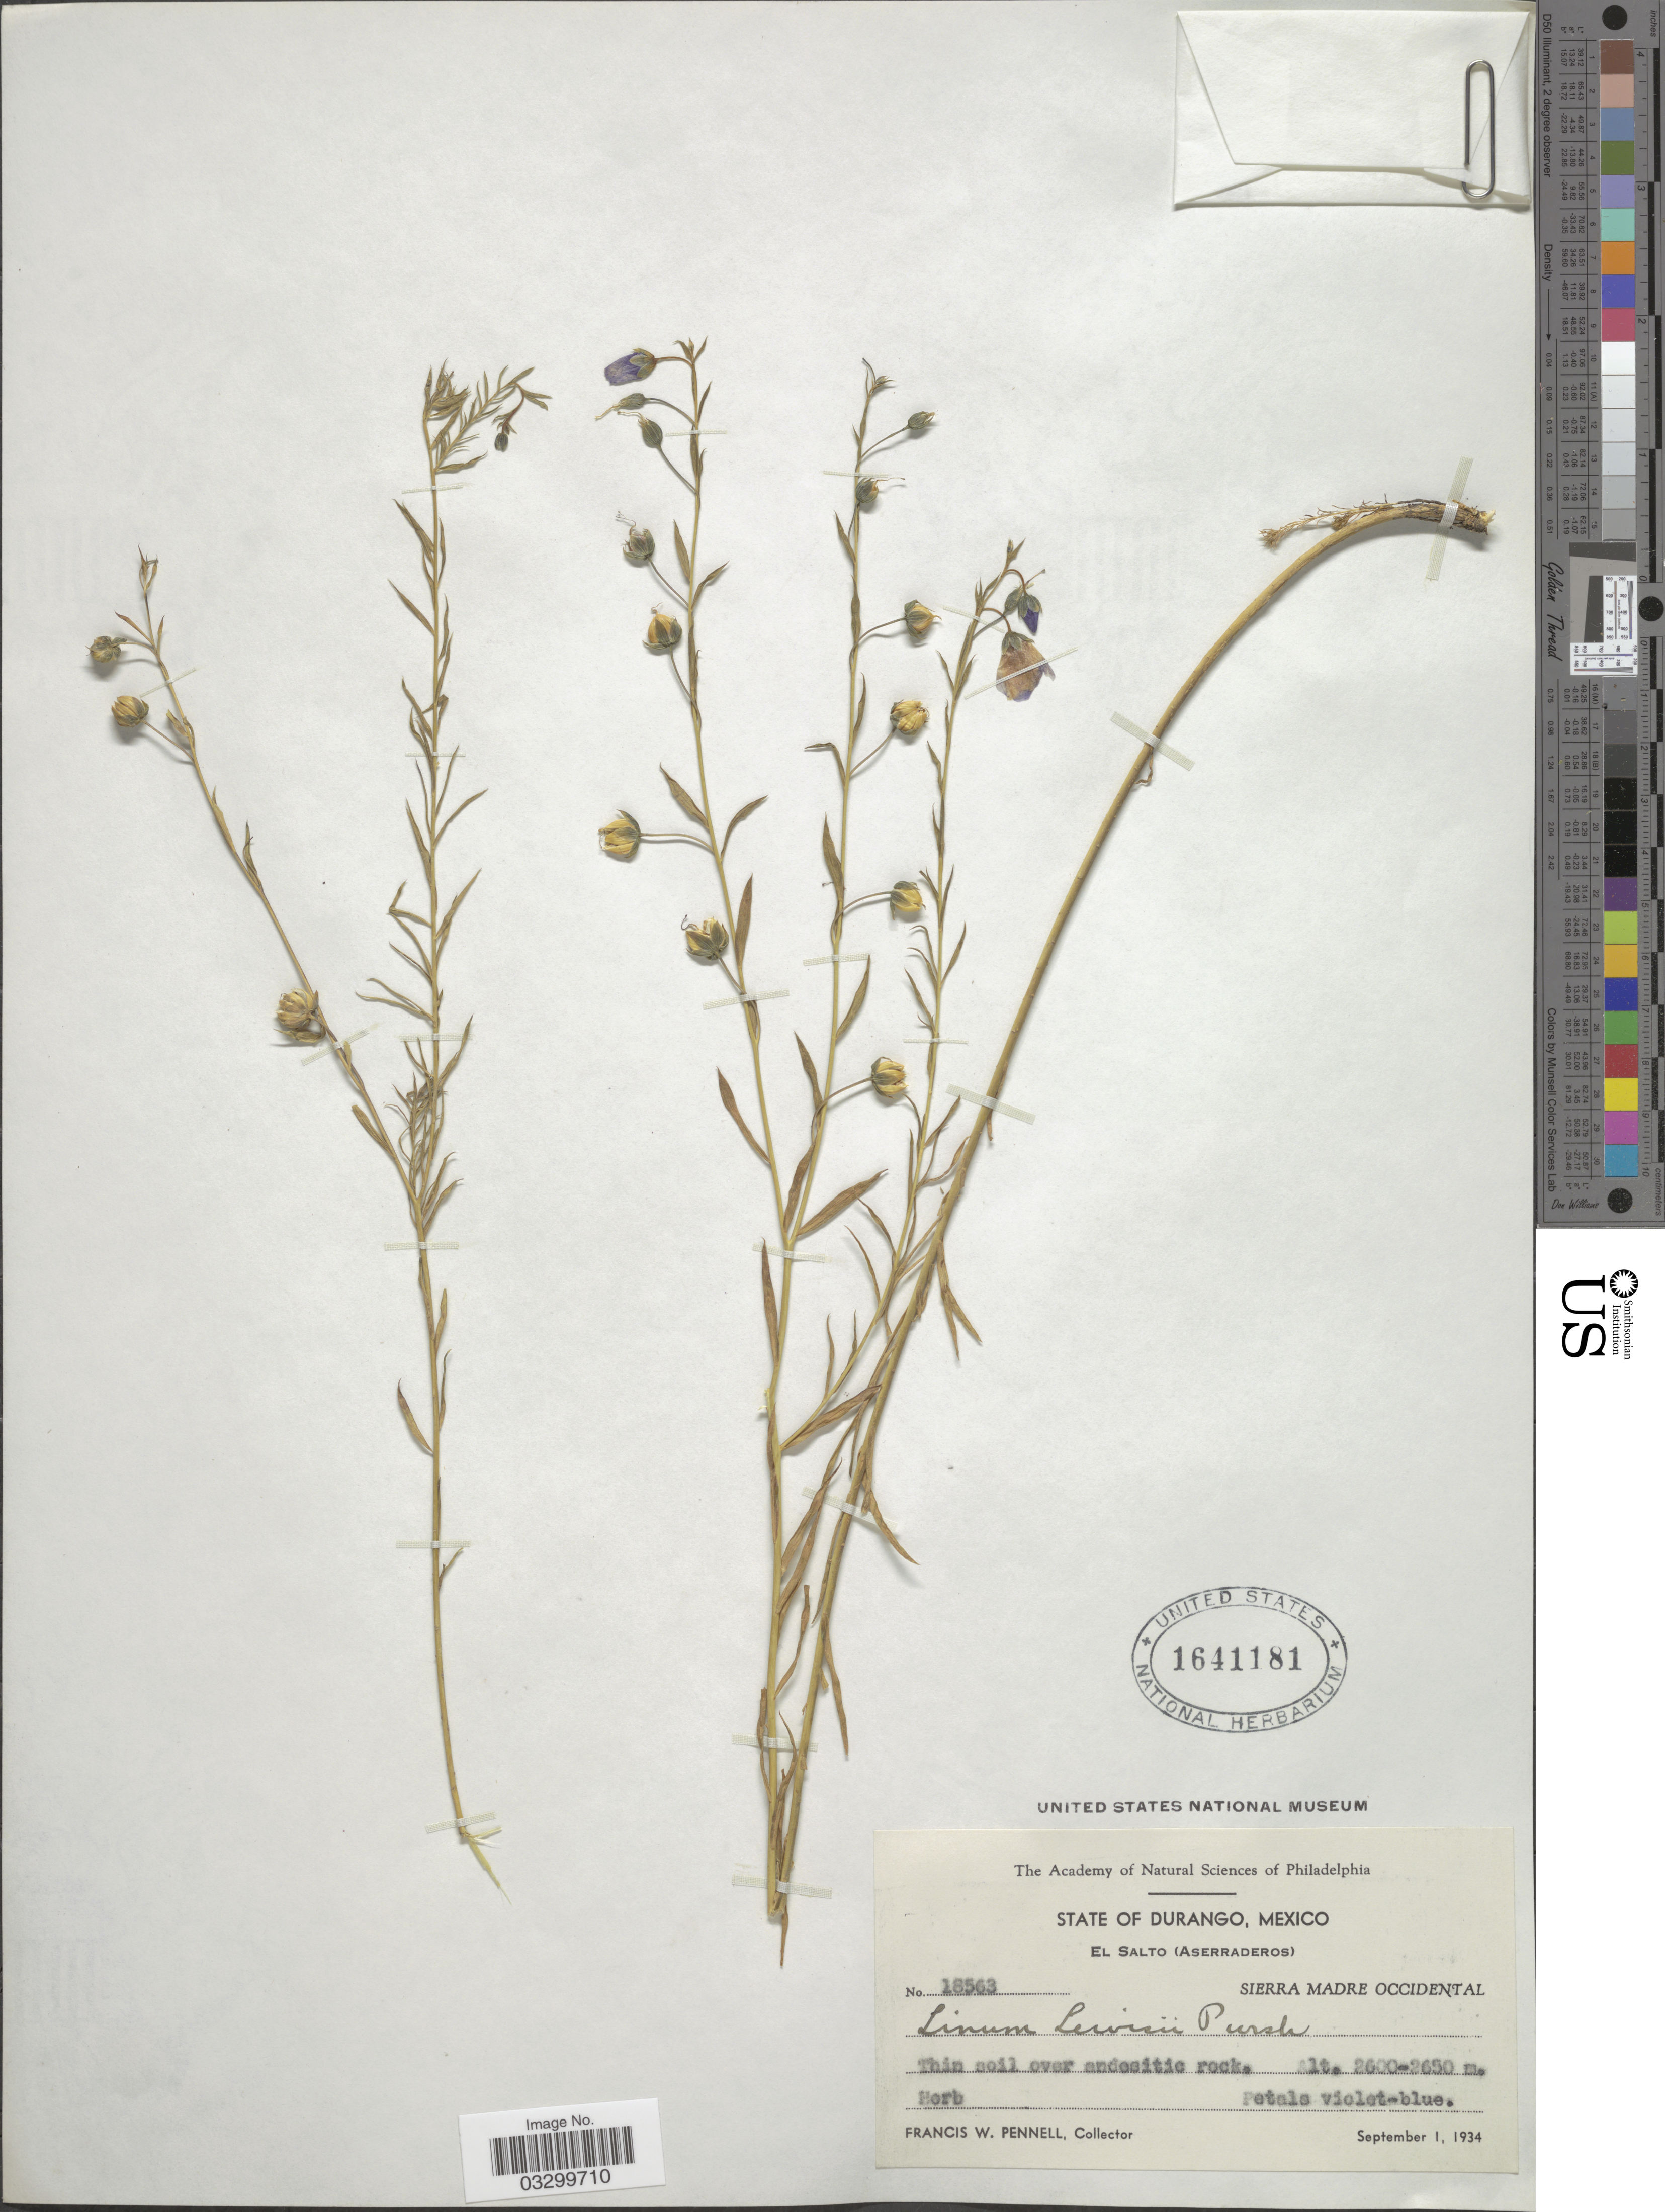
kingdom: Plantae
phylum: Tracheophyta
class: Magnoliopsida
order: Malpighiales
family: Linaceae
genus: Linum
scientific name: Linum lewisii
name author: Pursh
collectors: F. W. Pennell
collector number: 18563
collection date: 1934-09-01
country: Mexico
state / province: Durango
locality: El Salto (Aserraderos) Sierra Madre Occidental.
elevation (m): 2600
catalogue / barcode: US 1641181